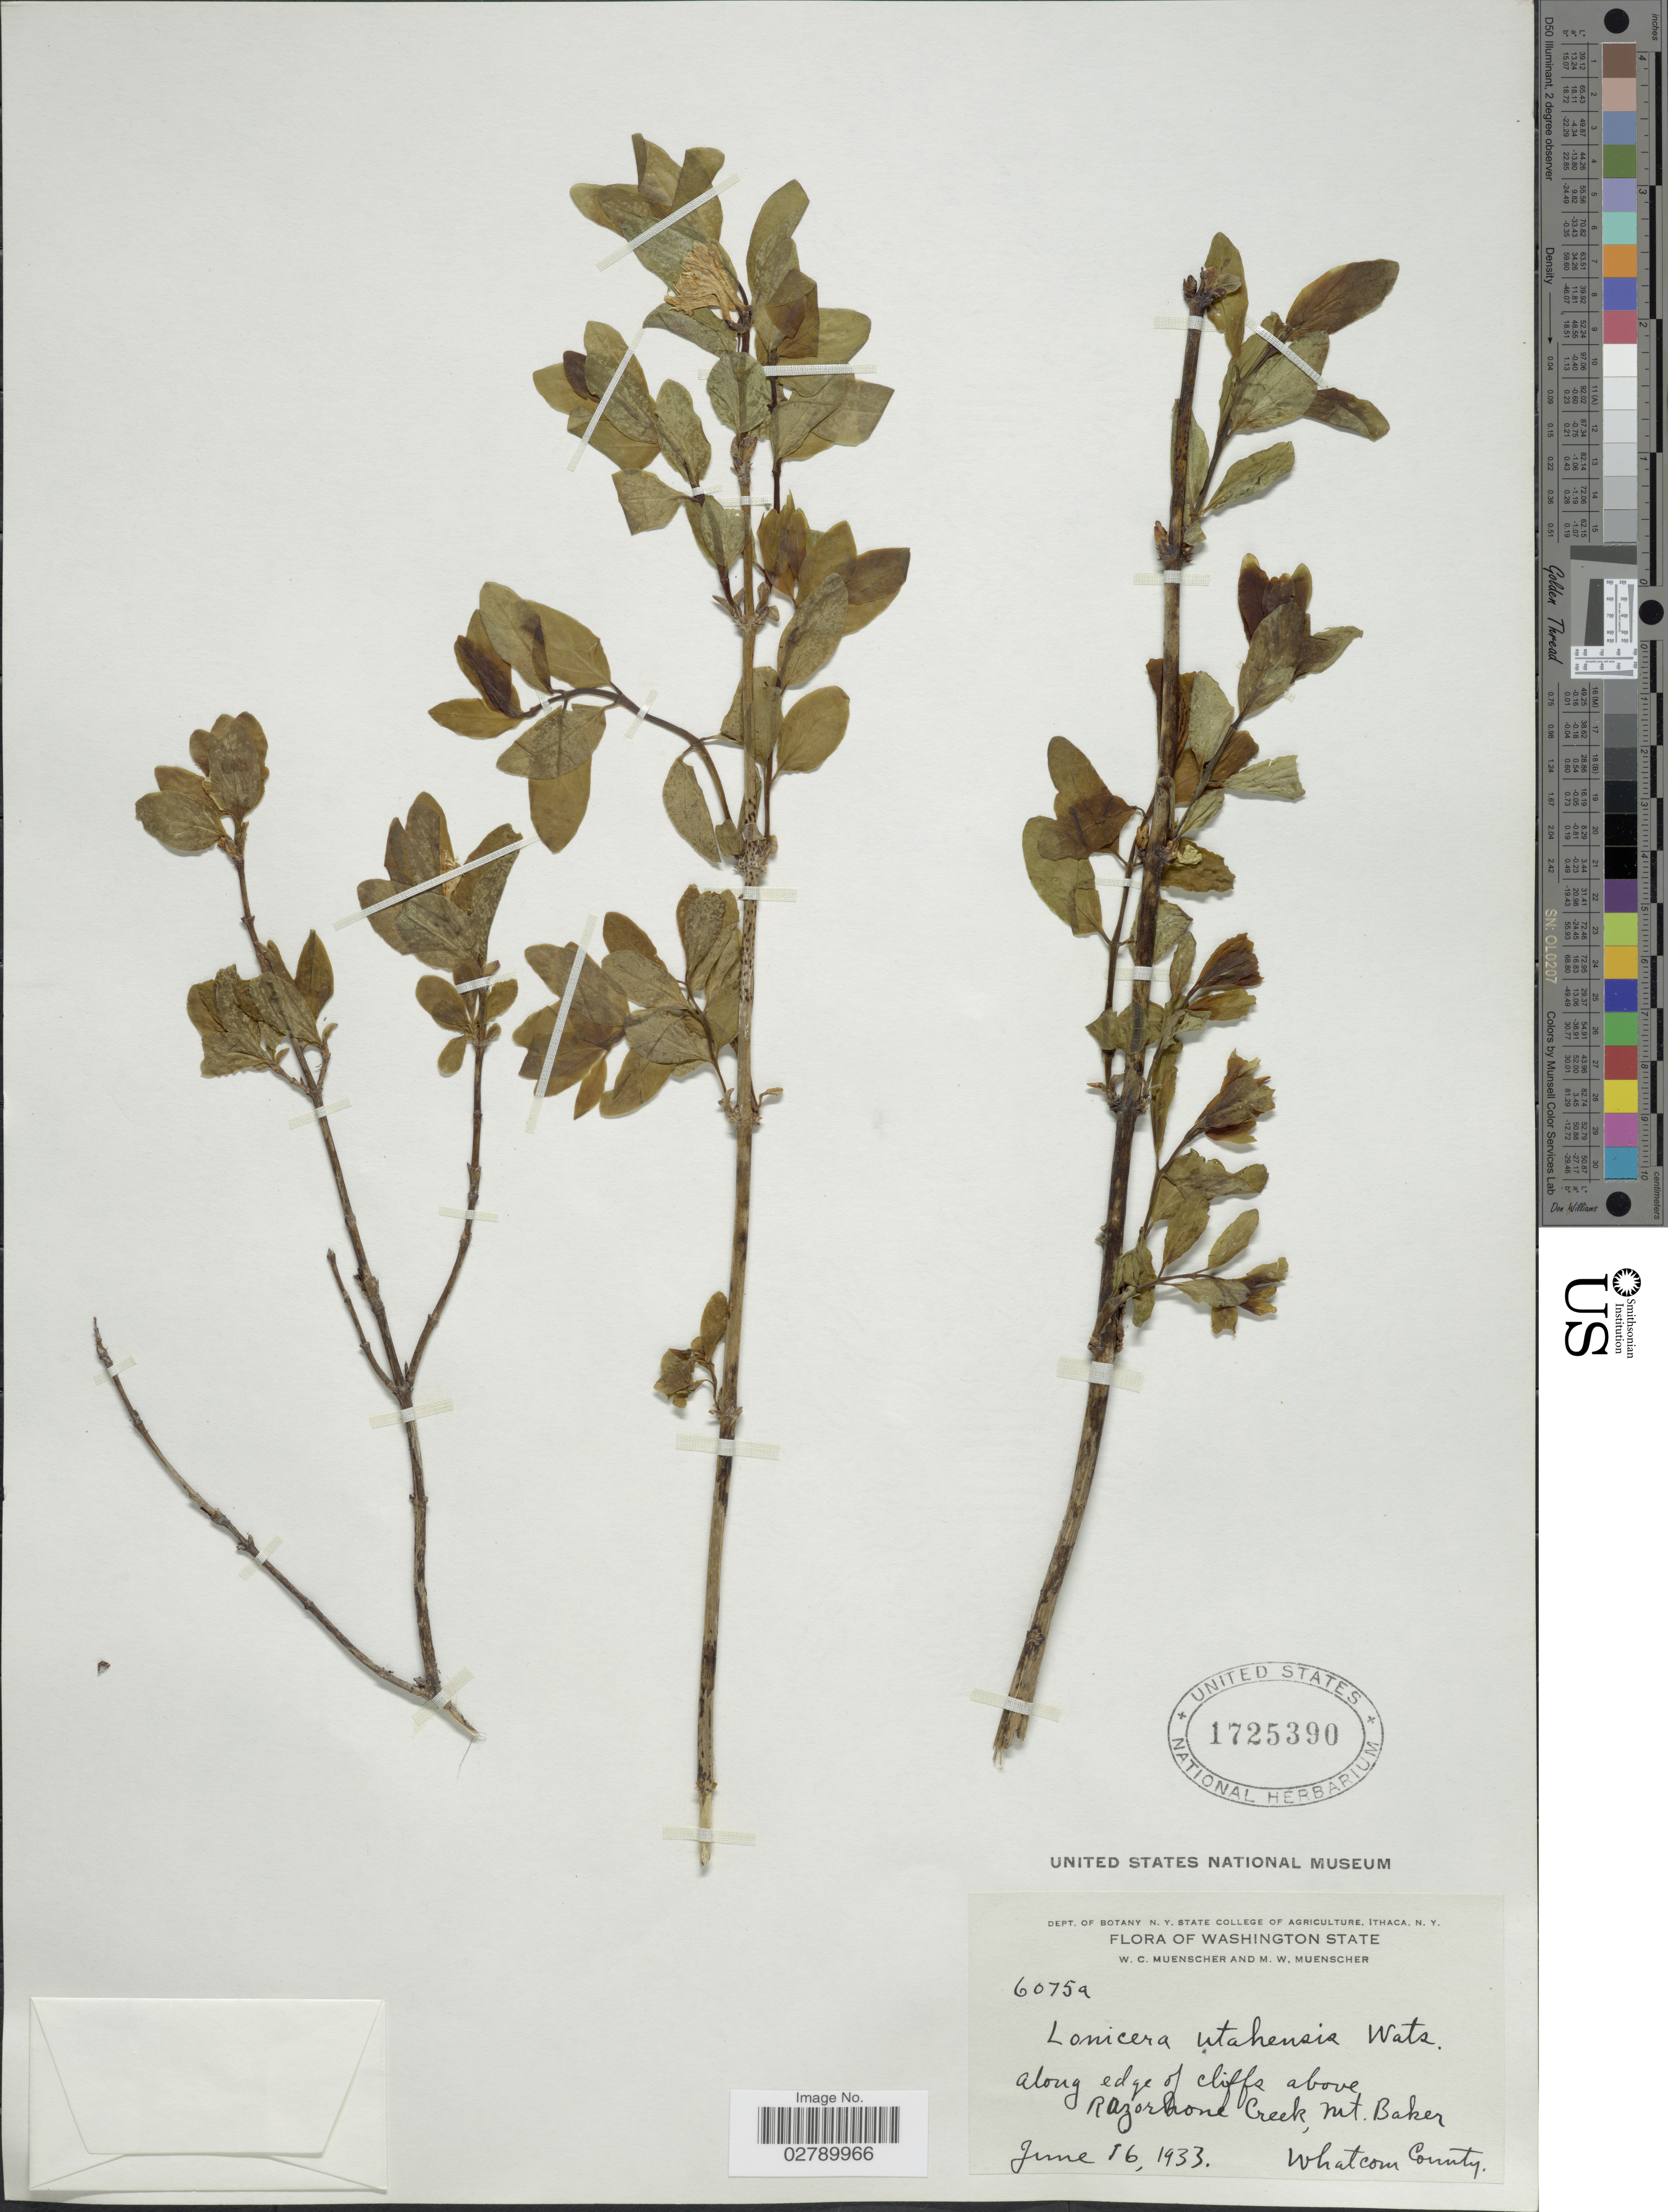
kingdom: Plantae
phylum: Tracheophyta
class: Magnoliopsida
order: Dipsacales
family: Caprifoliaceae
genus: Lonicera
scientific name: Lonicera utahensis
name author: S. Watson in C. King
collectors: W. Muenscher & M. Muenscher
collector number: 6075a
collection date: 1933-06-16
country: United States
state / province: Washington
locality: Along edge of cliffs above Razorhone Creek, Mt. Baker.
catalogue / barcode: US 1725390